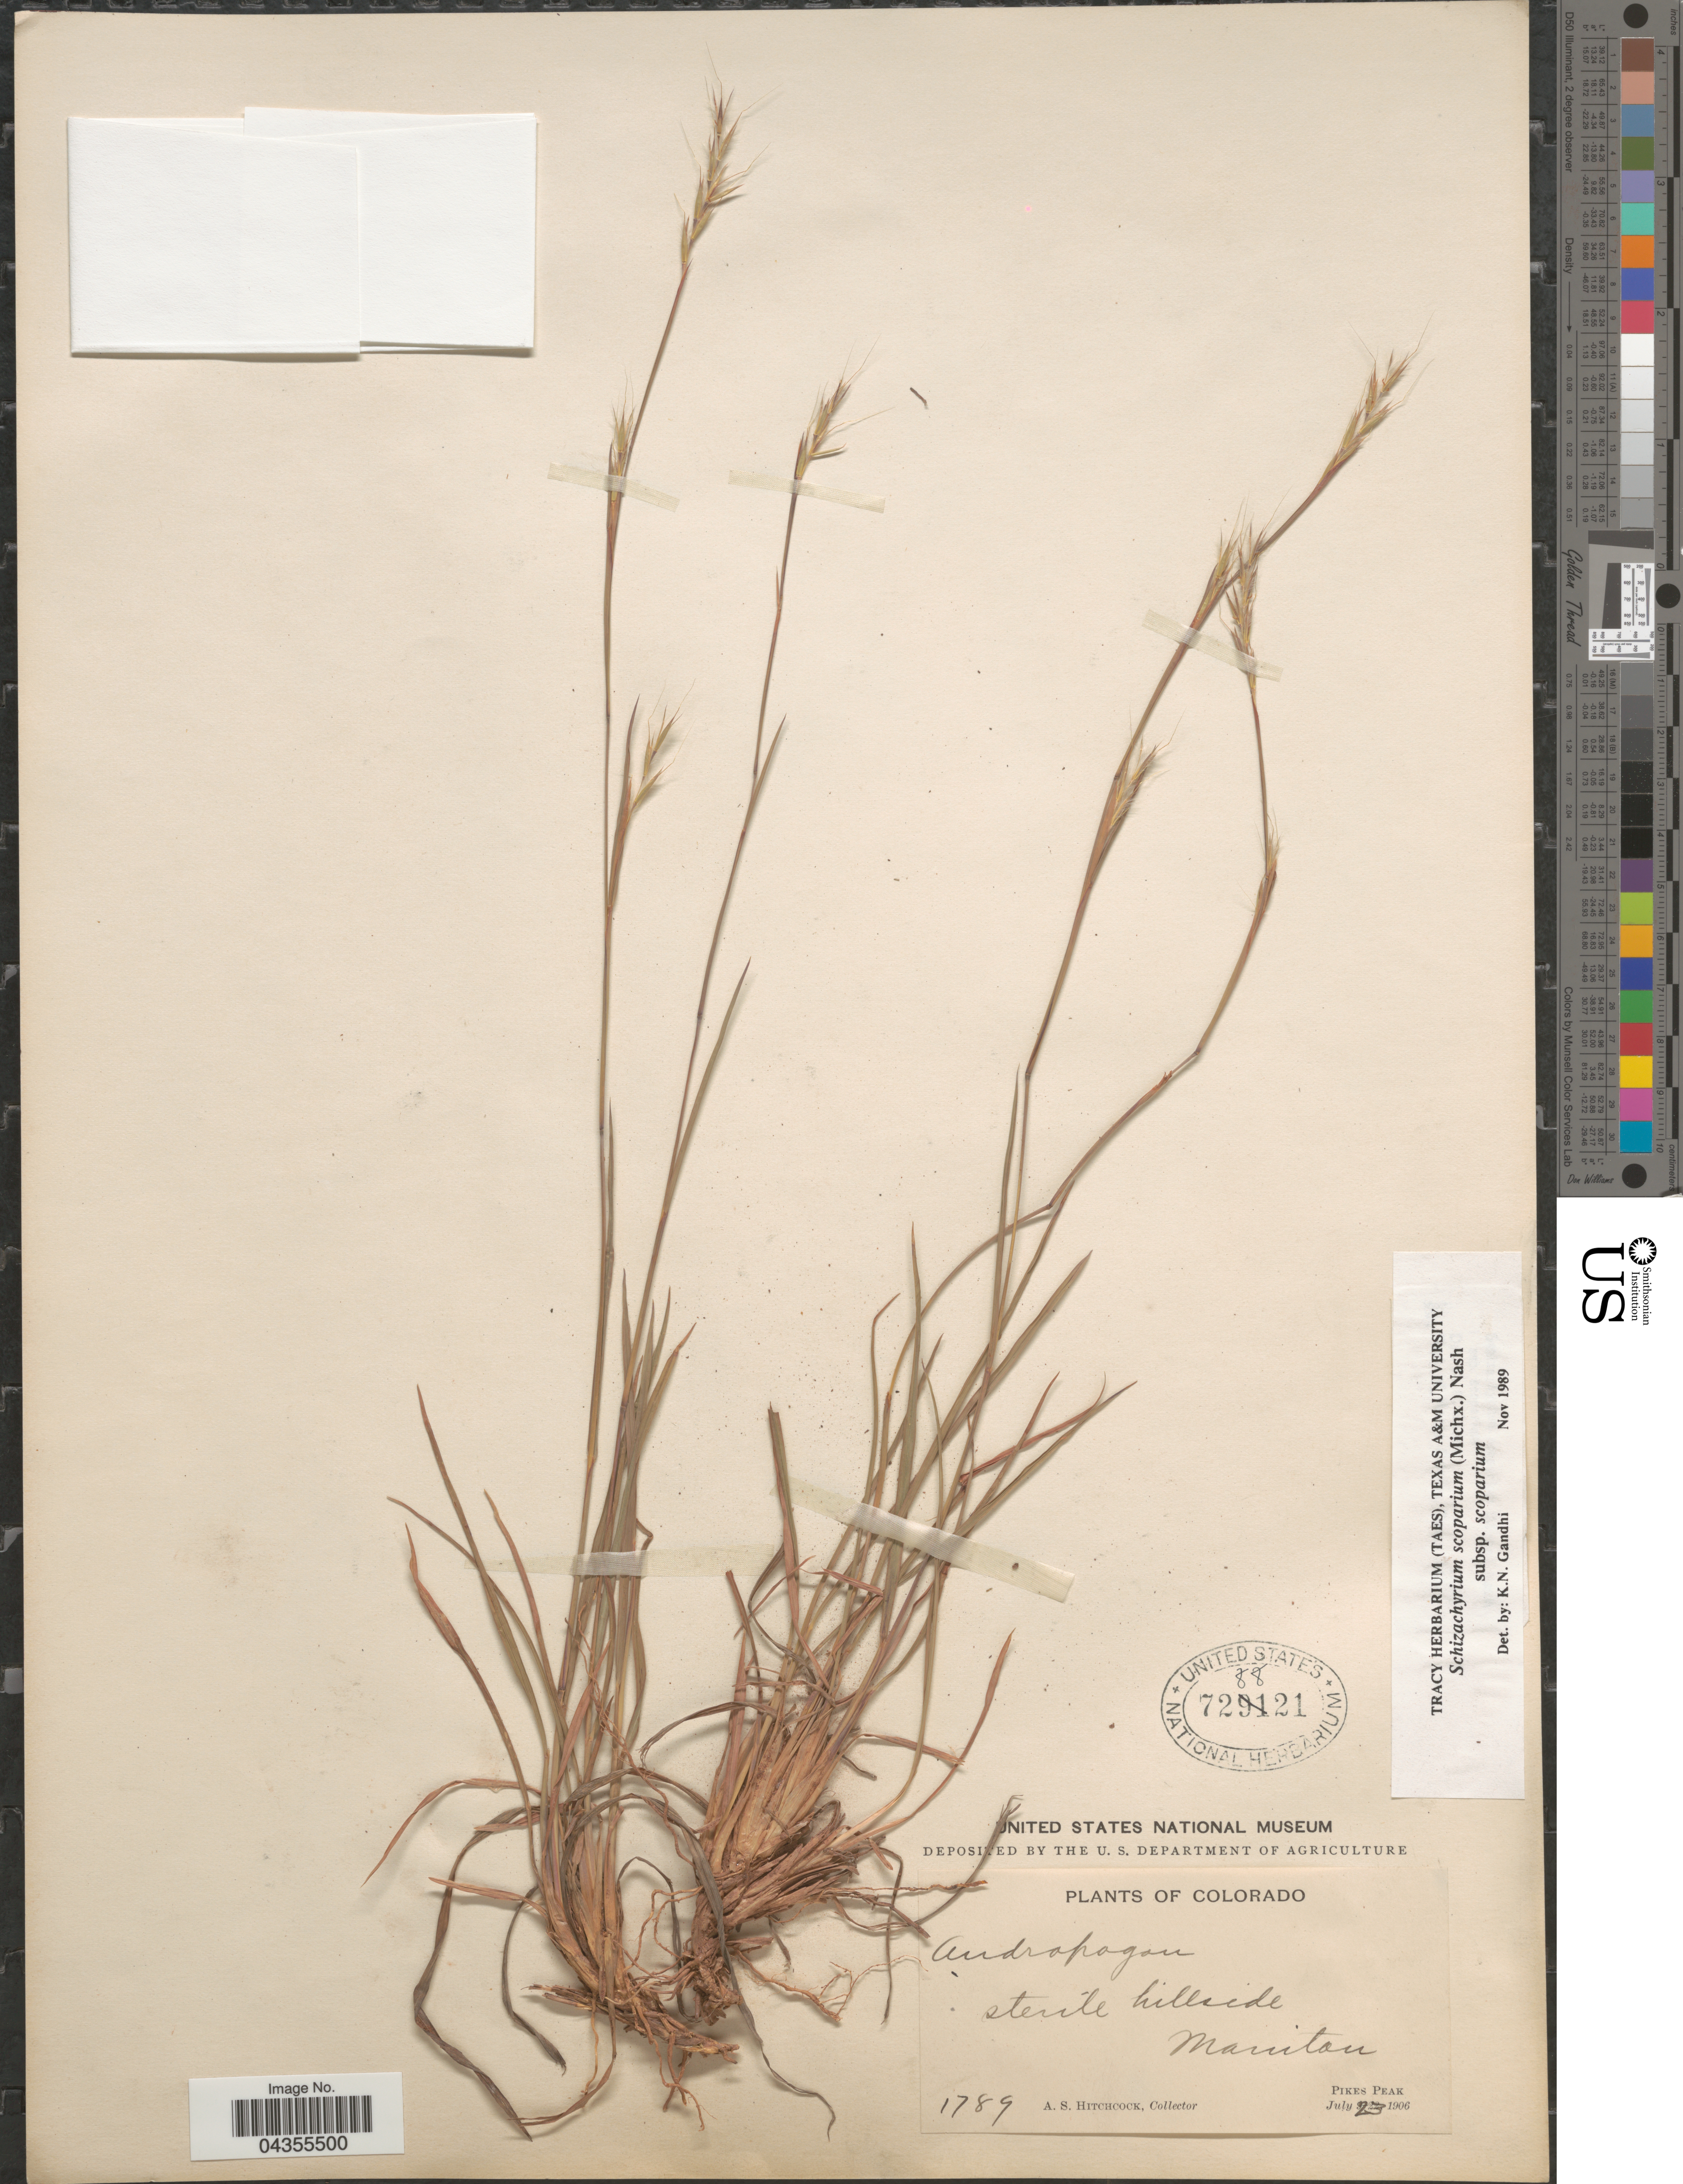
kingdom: Plantae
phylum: Tracheophyta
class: Liliopsida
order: Poales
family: Poaceae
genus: Schizachyrium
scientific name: Schizachyrium scoparium var. scoparium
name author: (Michx.) Nash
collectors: A. S. Hitchcock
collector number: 1789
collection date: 1906-07-23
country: United States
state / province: Colorado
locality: Manitou. Pikes Peak.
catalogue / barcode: US 728821